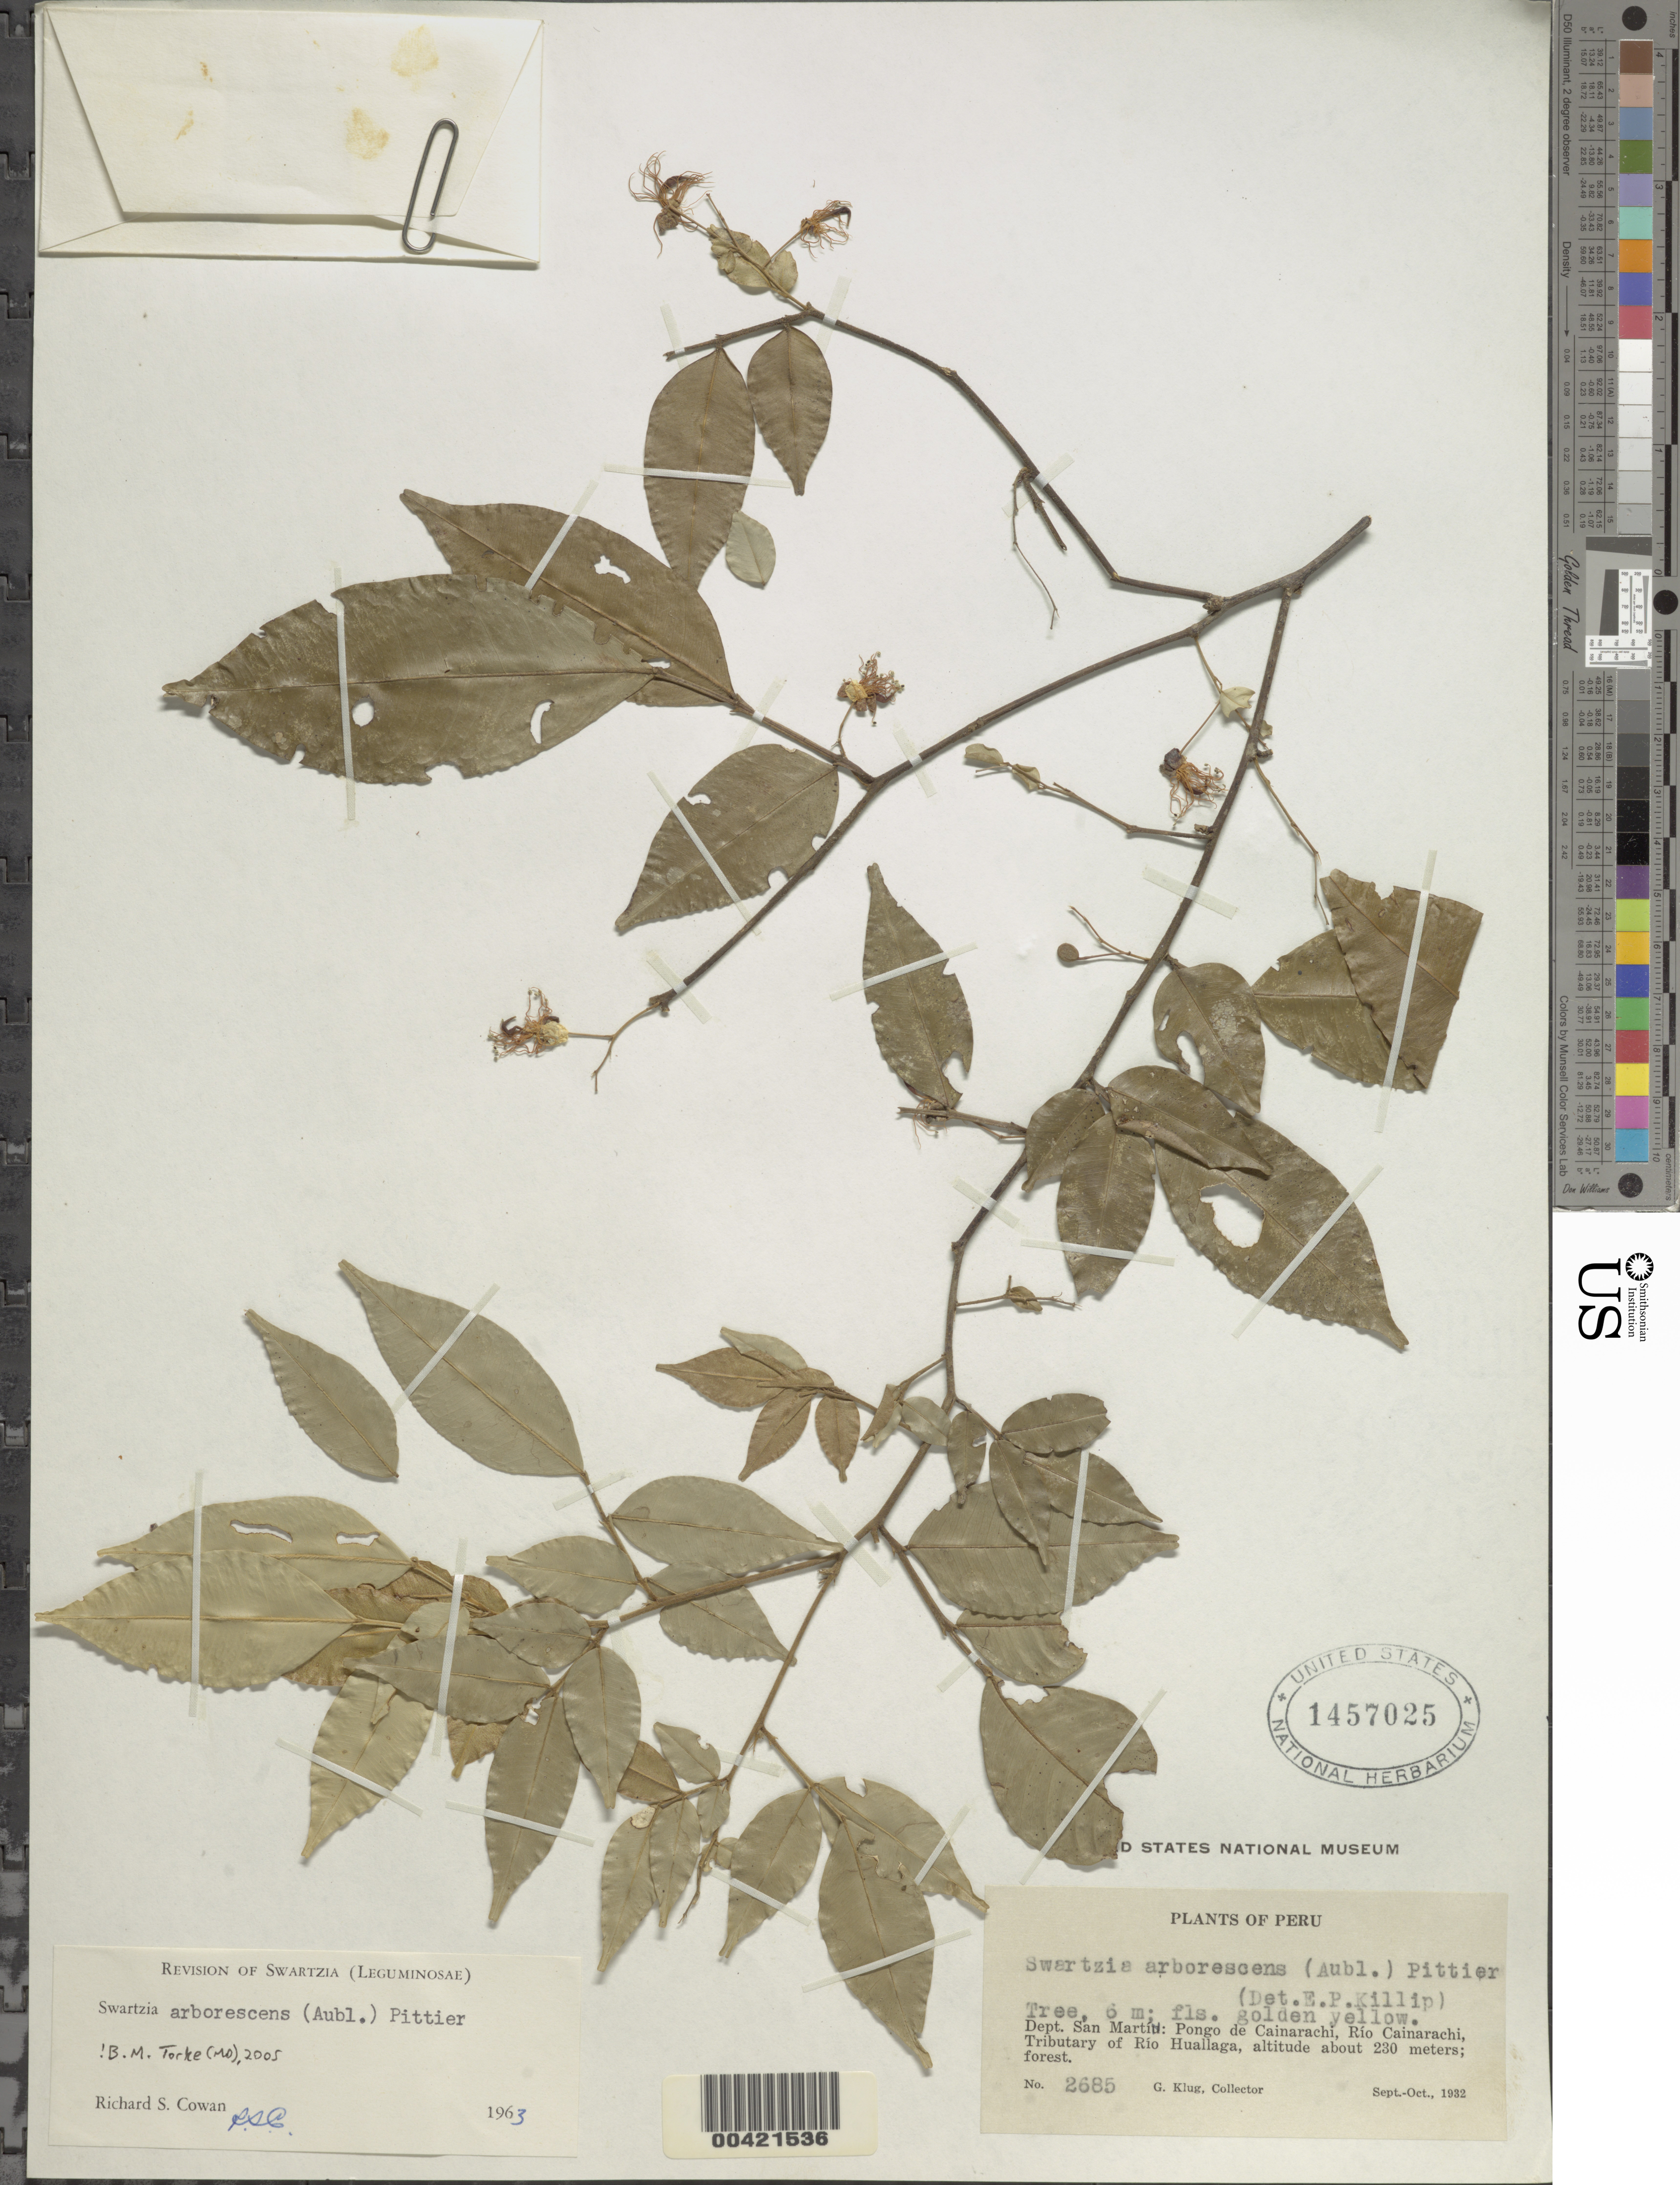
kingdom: Plantae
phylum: Tracheophyta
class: Magnoliopsida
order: Fabales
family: Fabaceae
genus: Swartzia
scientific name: Swartzia arborescens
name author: (Aubl.) Pittier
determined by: Cowan, R. S.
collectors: G. Klug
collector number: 2685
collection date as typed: Sep 1932 to -- Oct 1932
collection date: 1932-09/1932-10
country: Peru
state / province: San Martín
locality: Pongo de cainarachi, rio cainarachi, tributary of rio huallaga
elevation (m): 230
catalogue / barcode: US 1457025